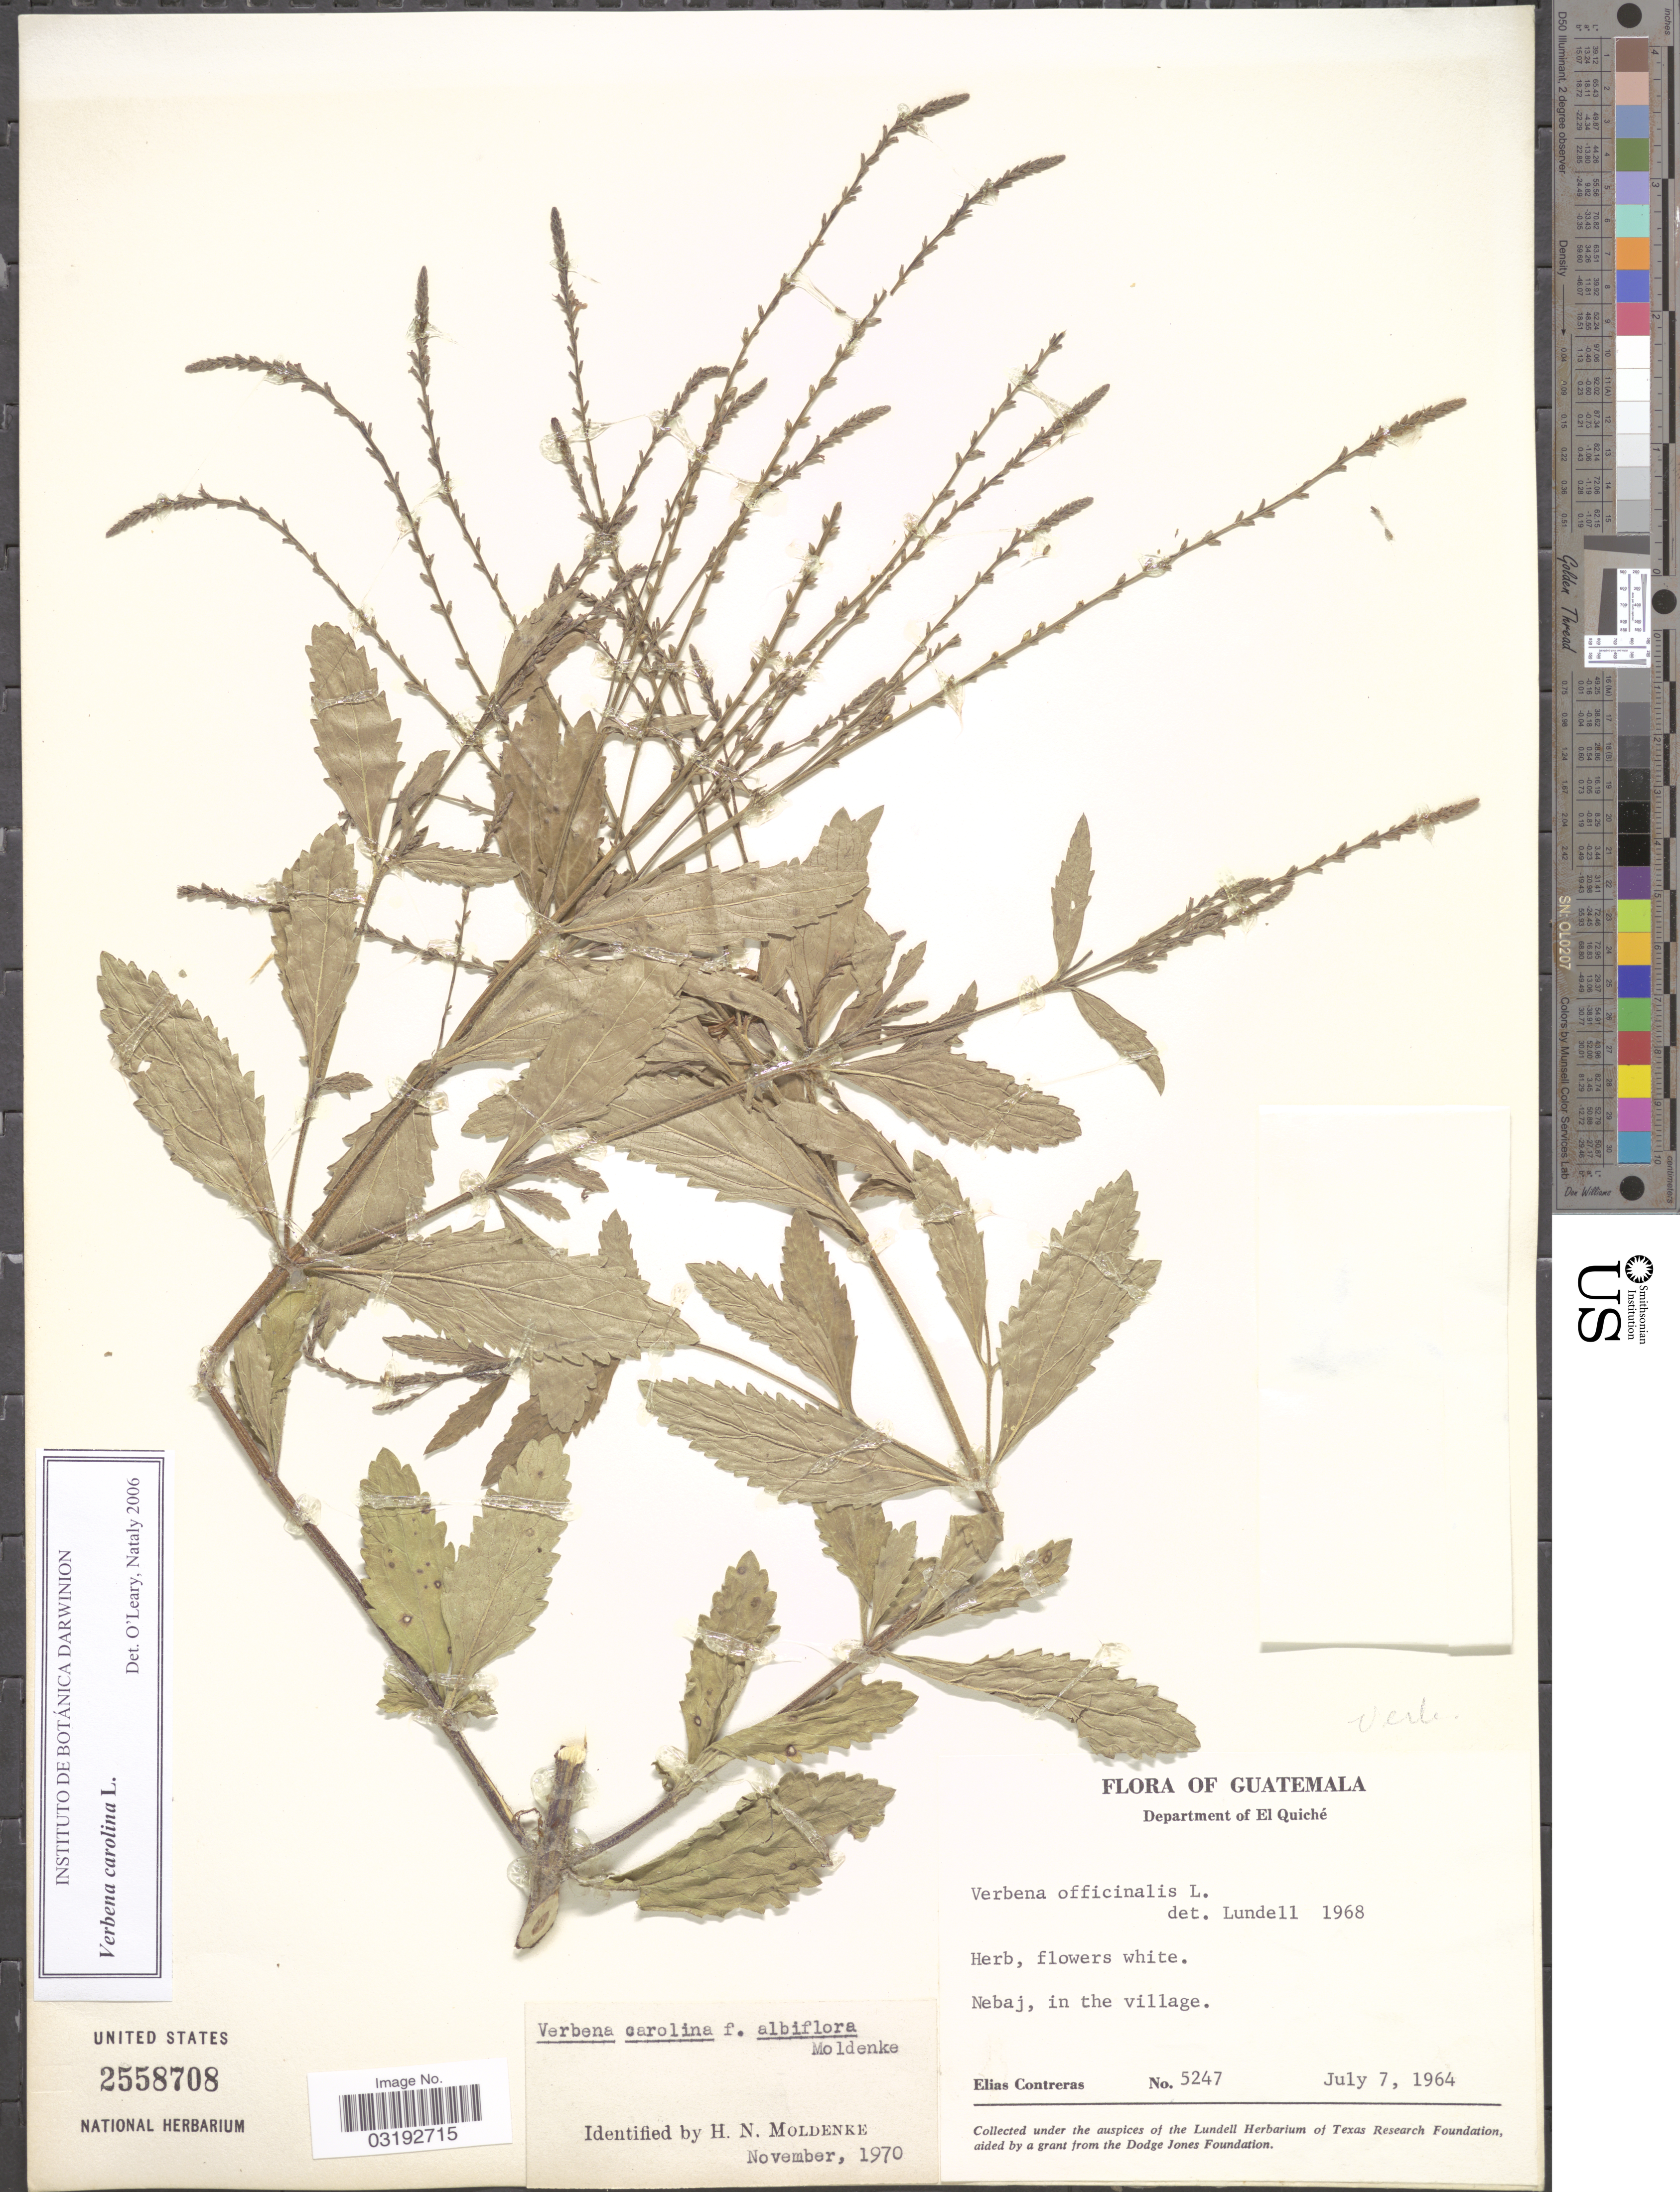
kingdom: Plantae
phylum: Tracheophyta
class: Magnoliopsida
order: Lamiales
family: Verbenaceae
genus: Verbena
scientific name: Verbena carolina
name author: L.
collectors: E. Contreras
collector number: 5247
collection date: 1964-07-07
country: Guatemala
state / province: El Quiché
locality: Department of El Quiché. Nebaj, in the village.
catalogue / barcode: US 2558708